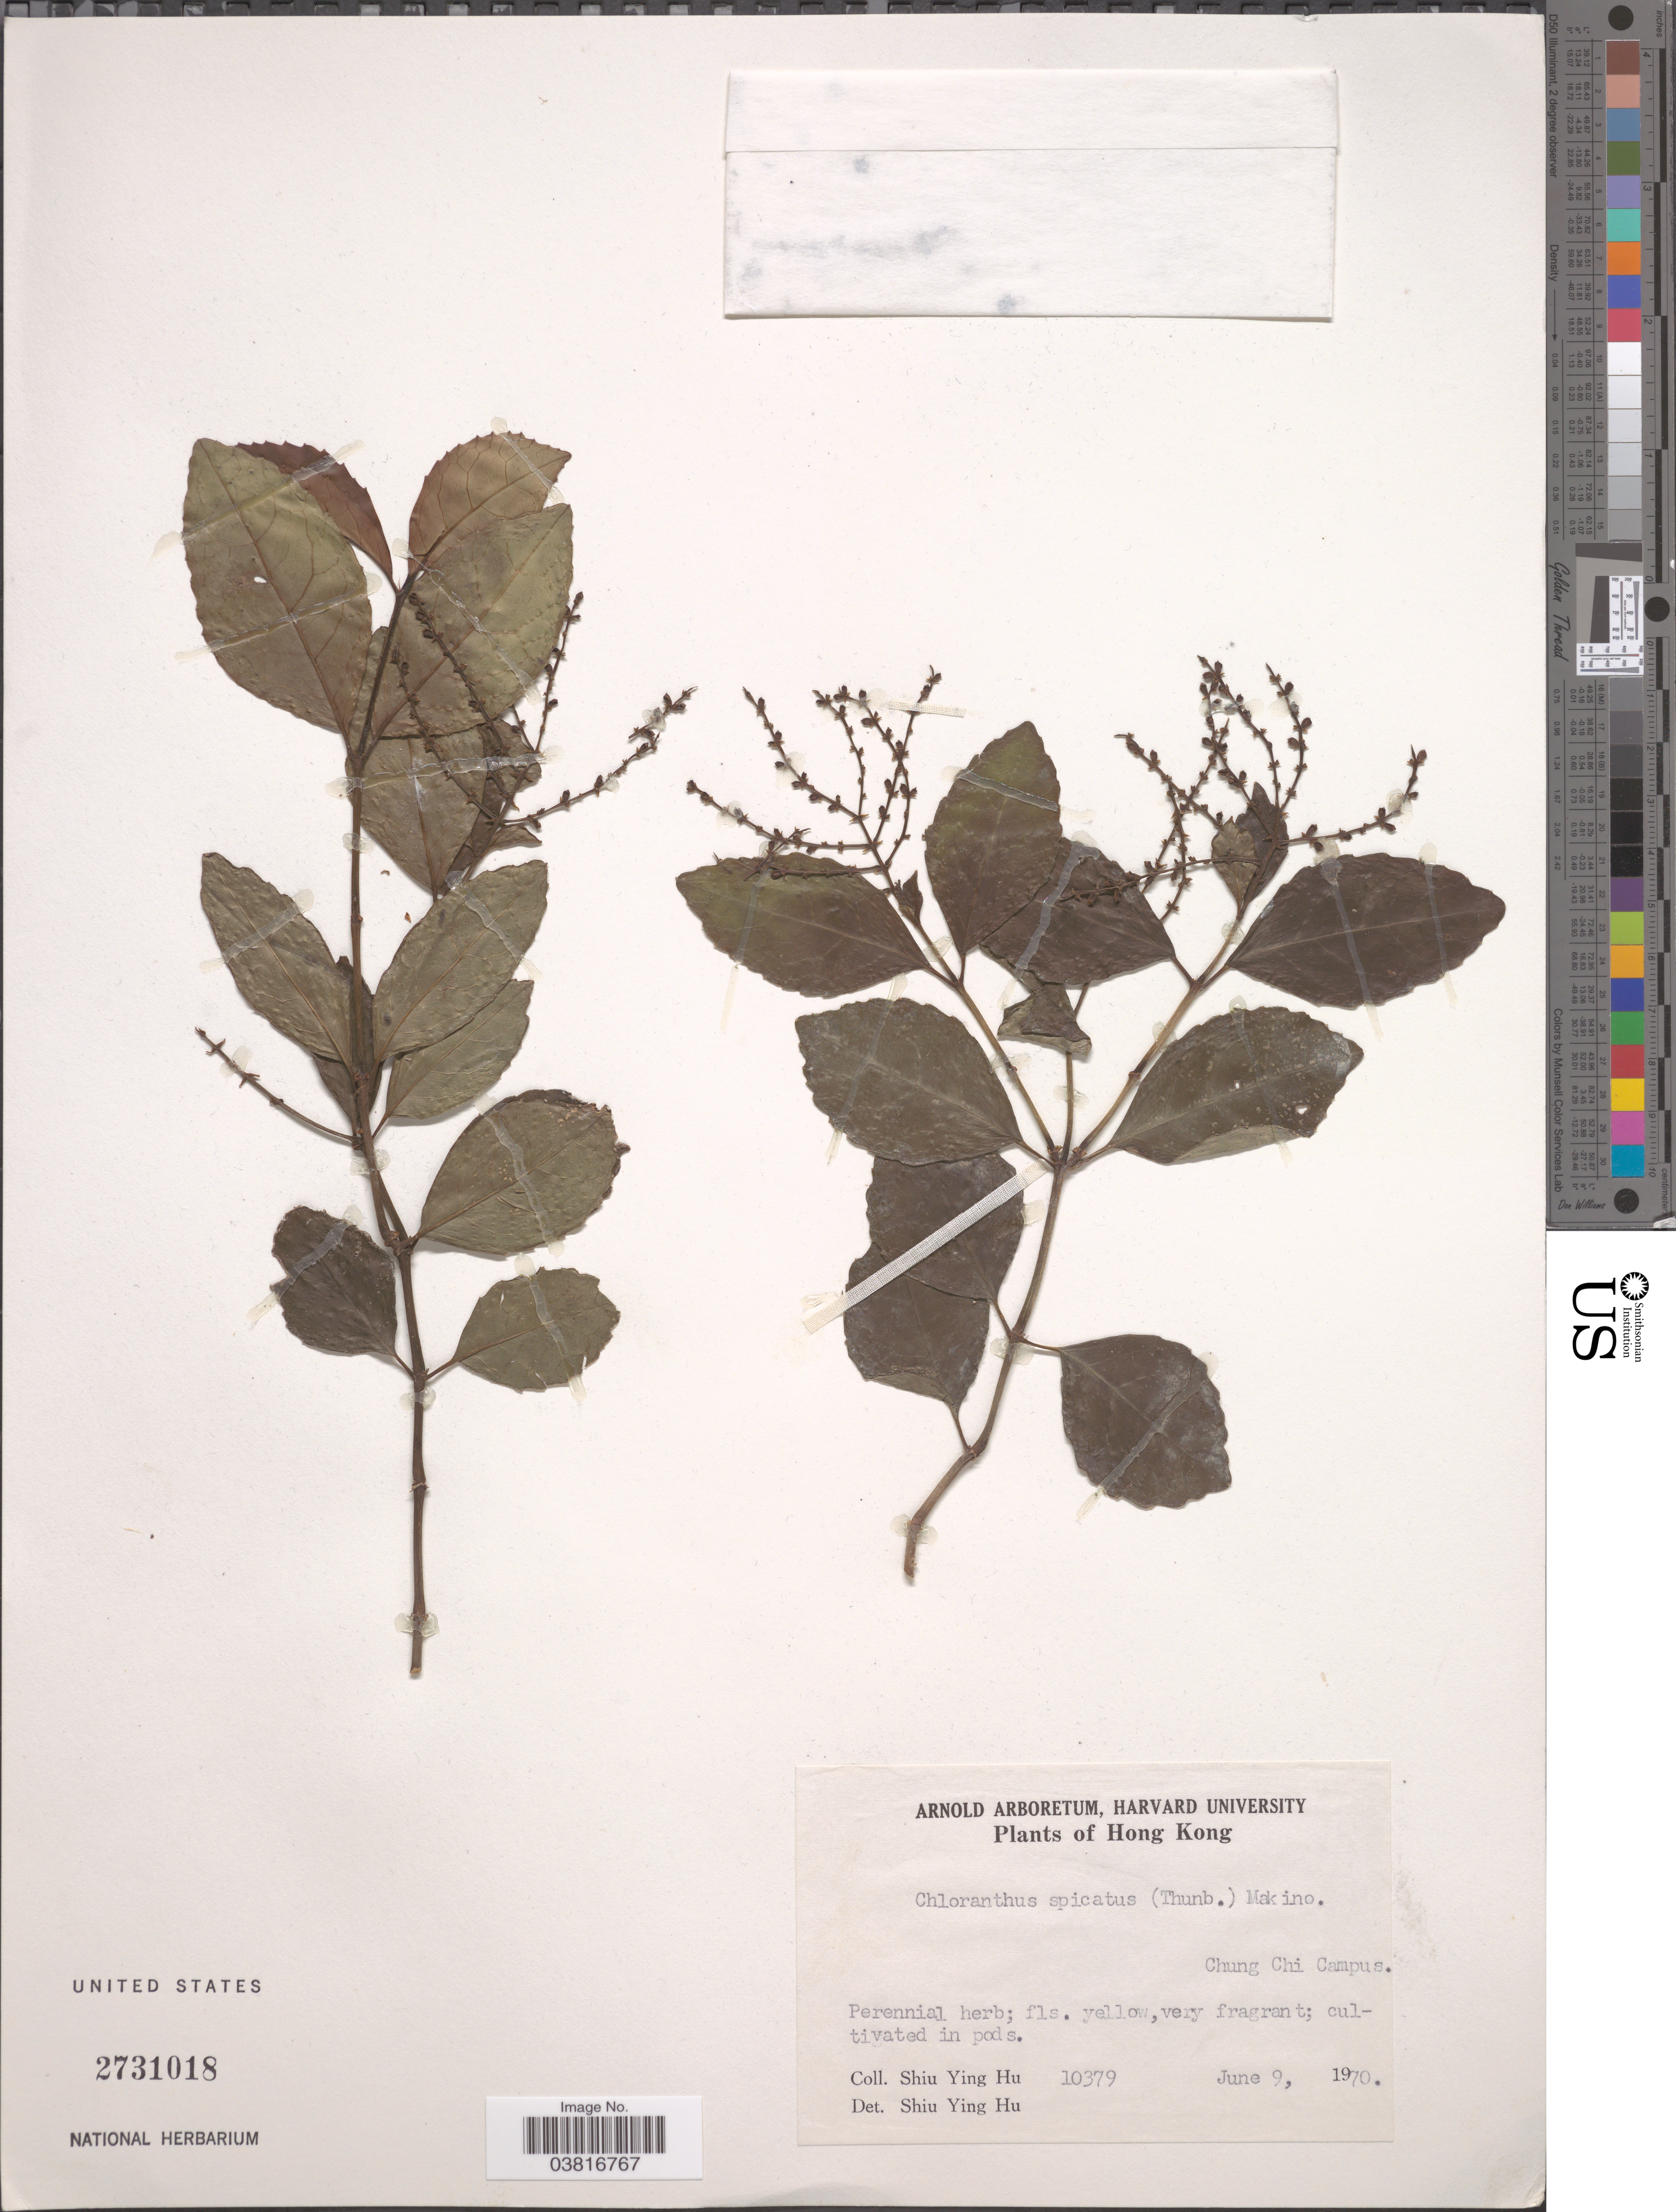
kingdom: Plantae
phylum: Tracheophyta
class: Magnoliopsida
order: Chloranthales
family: Chloranthaceae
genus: Chloranthus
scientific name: Chloranthus spicatus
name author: Makino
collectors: S. Y. Hu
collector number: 10379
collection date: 1970-06-09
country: China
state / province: Hong Kong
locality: Chung Chi Campus. Cultivated in pods.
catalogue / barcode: US 2731018